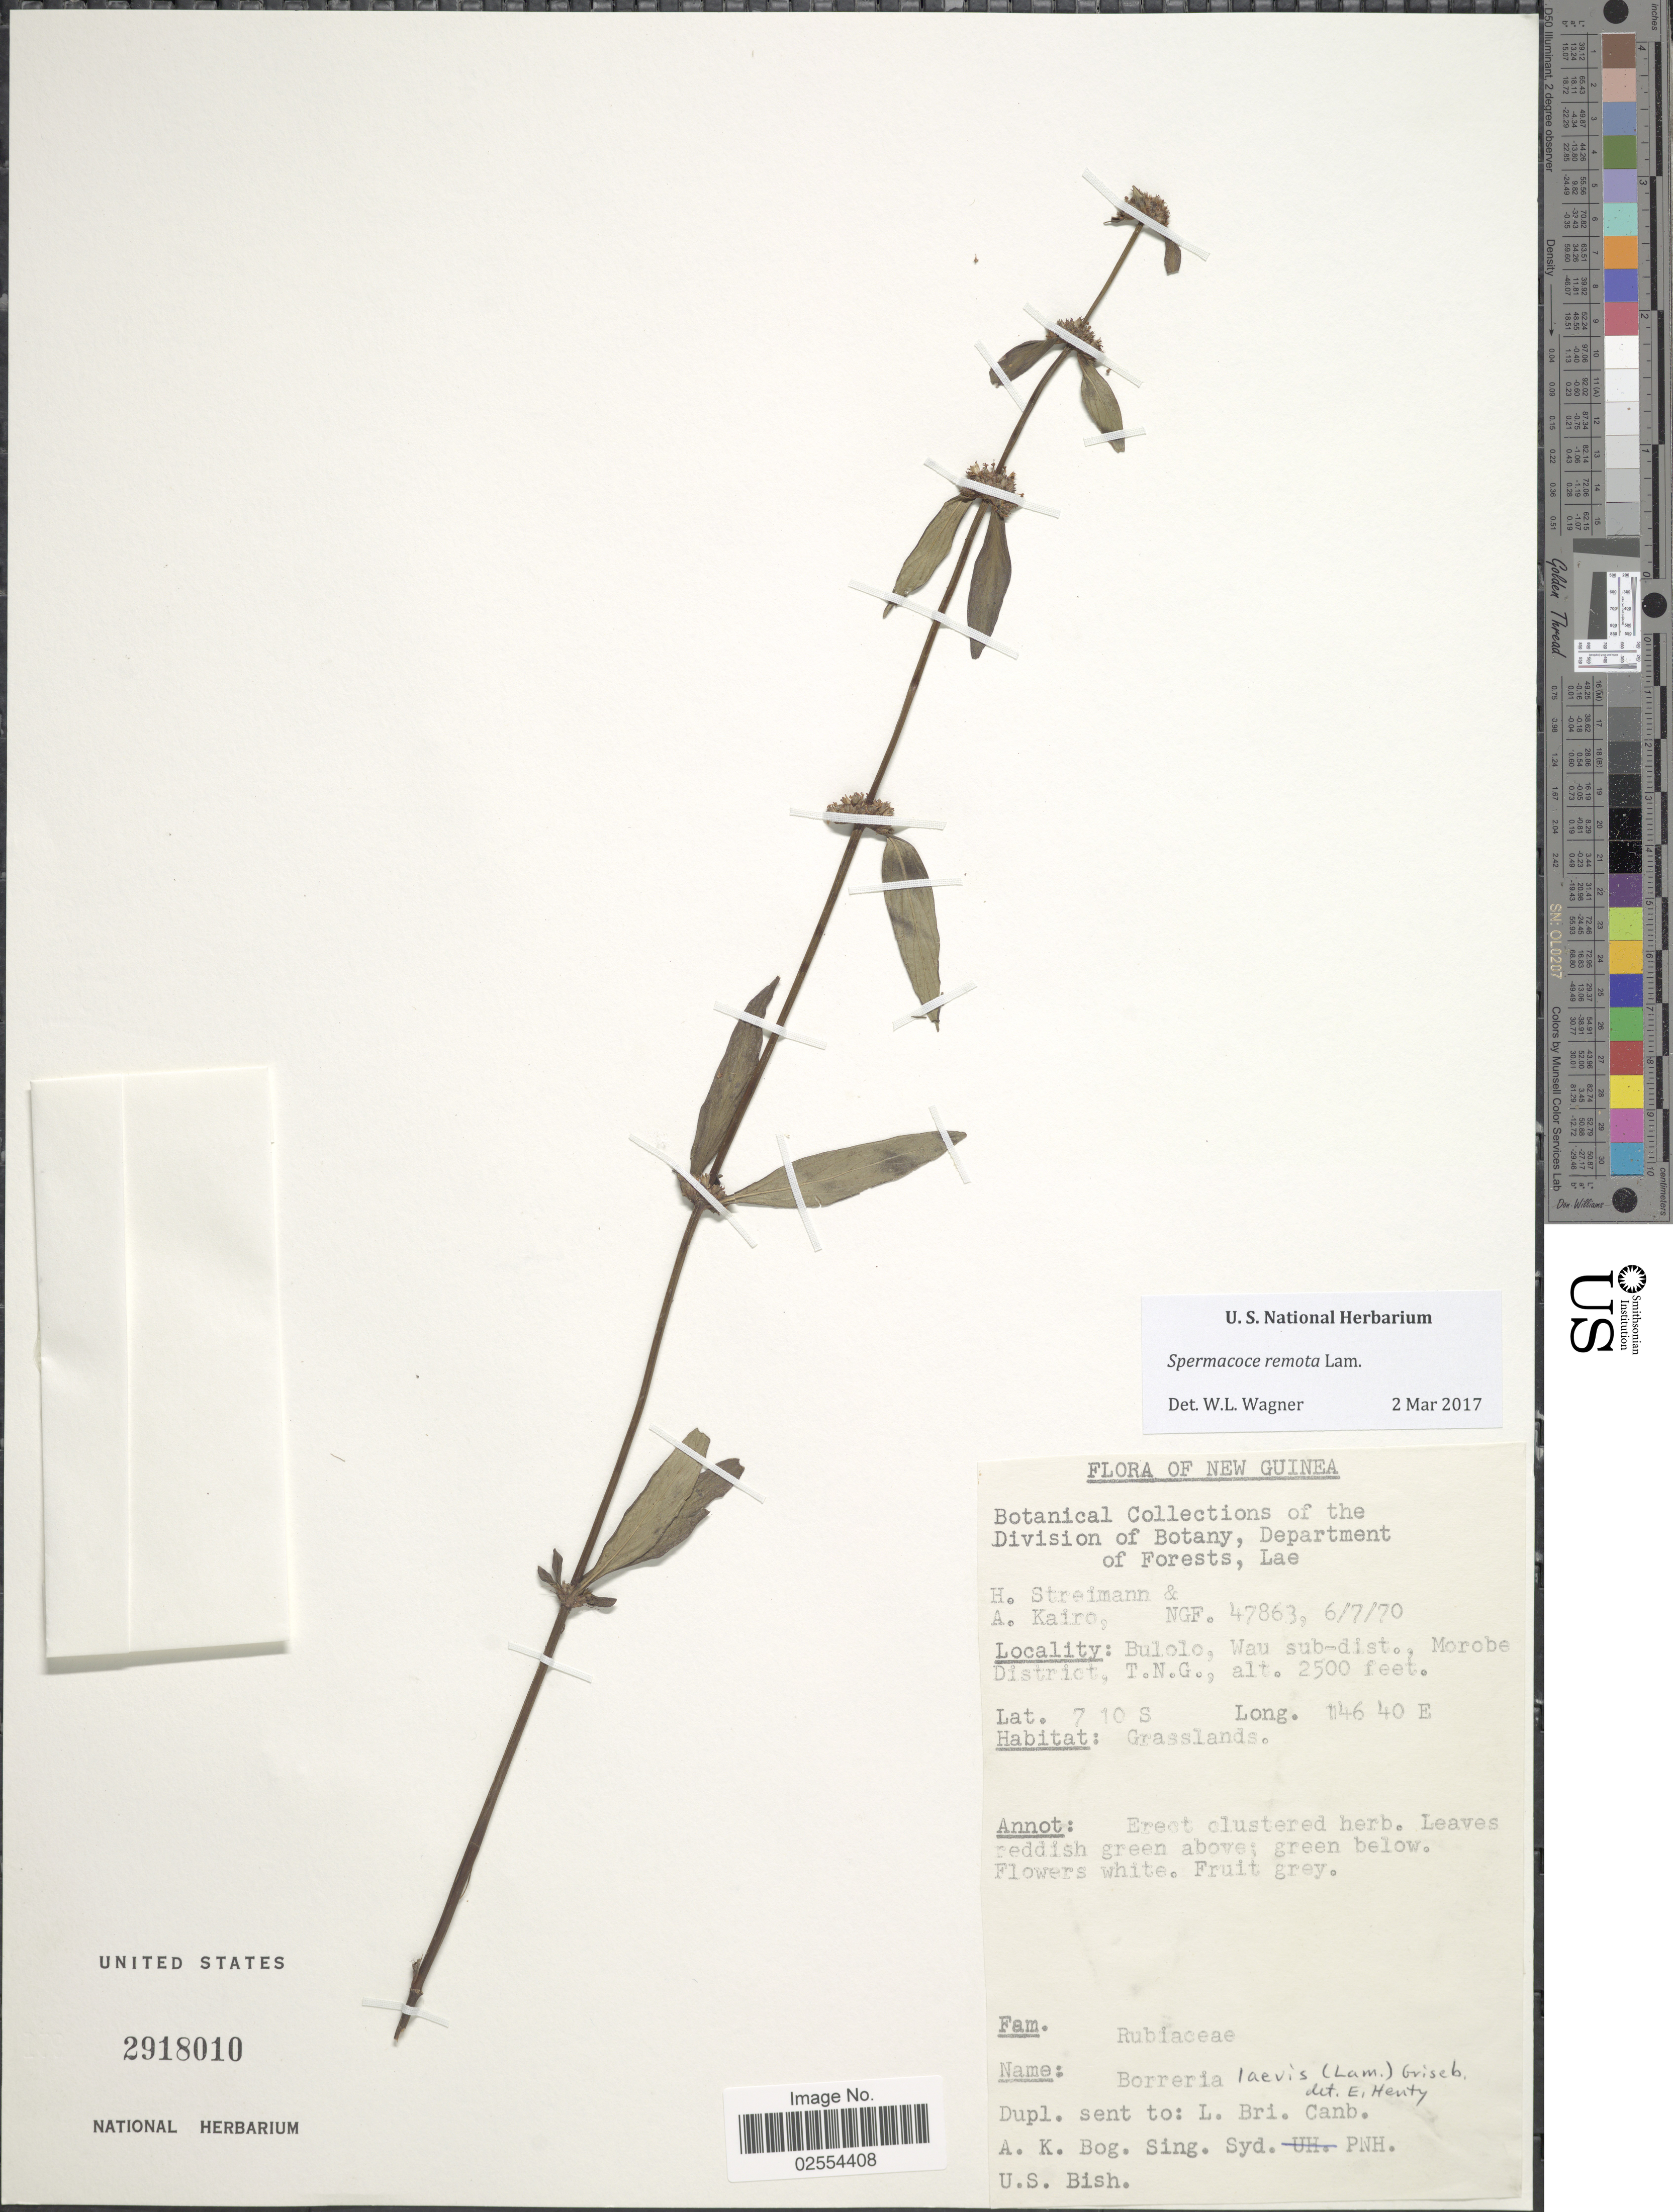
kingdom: Plantae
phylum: Tracheophyta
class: Magnoliopsida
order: Gentianales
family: Rubiaceae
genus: Spermacoce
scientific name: Spermacoce remota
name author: Lam.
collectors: H. Streimann & A. Kairo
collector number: NGF 47863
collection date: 1970-07-06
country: Papua New Guinea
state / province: Morobe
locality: New Guinea, Bulolo, Wau sub-dist., Morobe District, T.N.G.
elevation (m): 762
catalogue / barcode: US 2918010